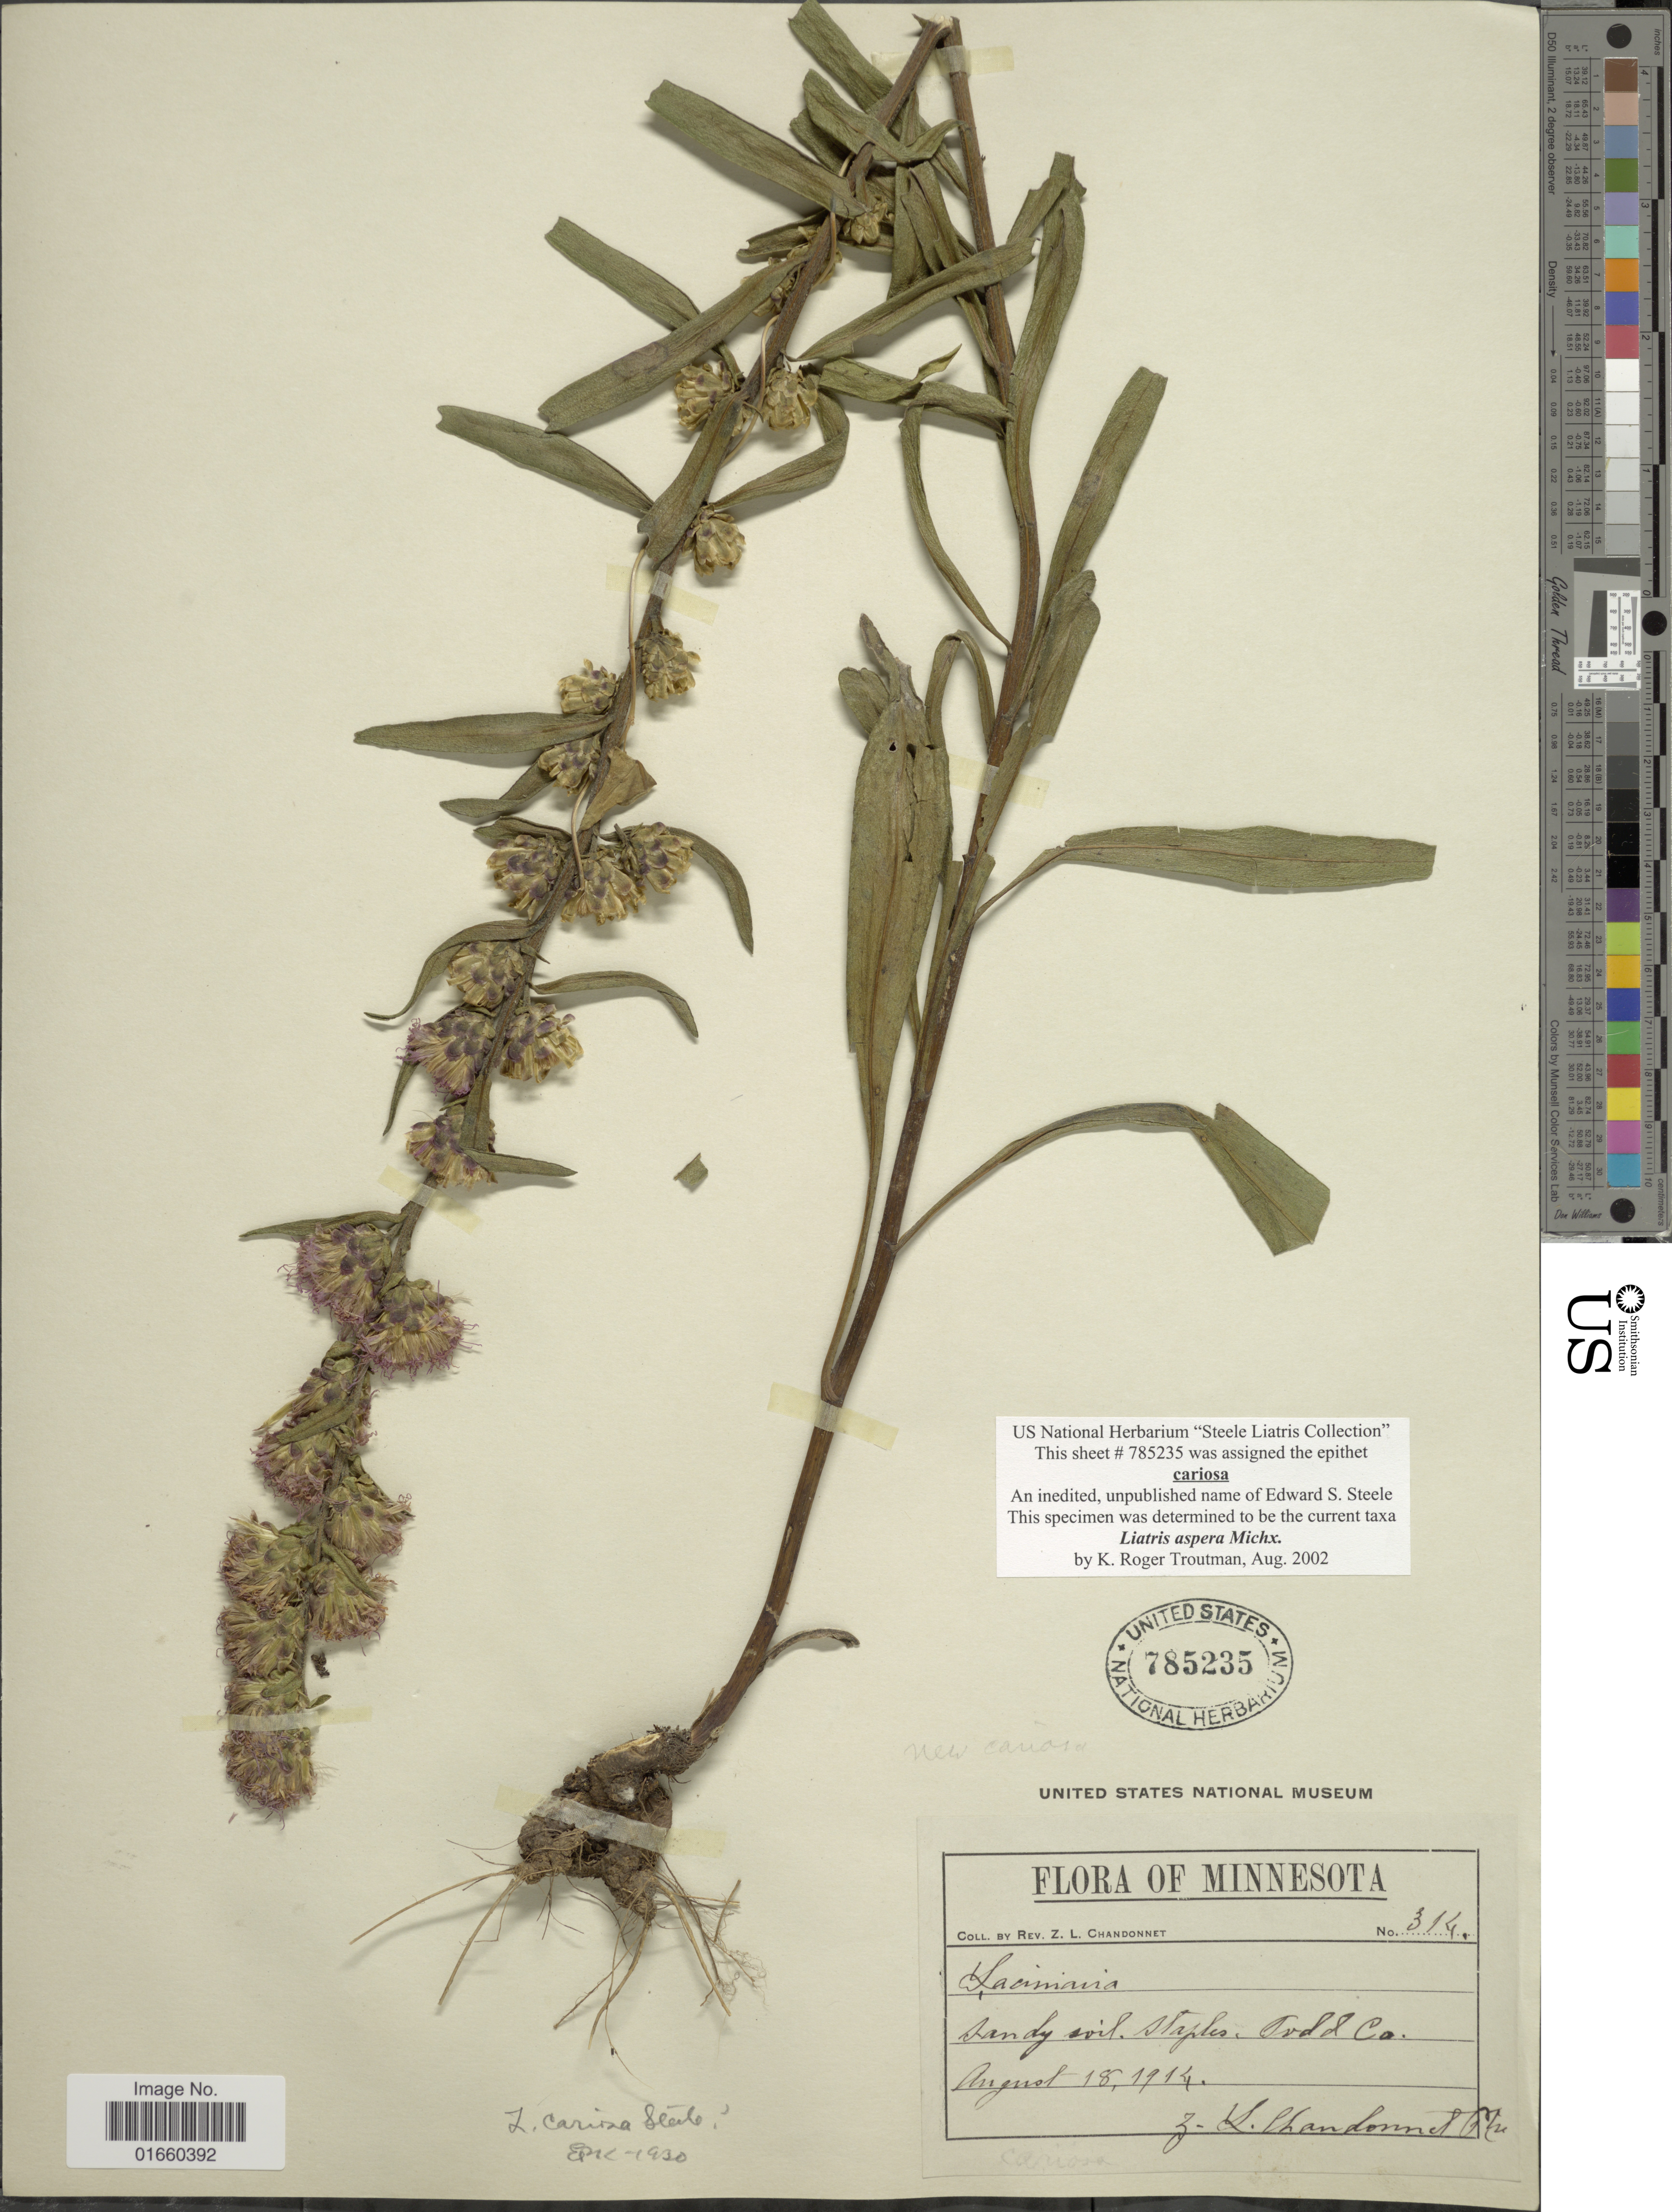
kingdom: Plantae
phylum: Tracheophyta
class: Magnoliopsida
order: Asterales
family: Asteraceae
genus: Liatris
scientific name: Liatris aspera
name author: Michx.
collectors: Z. Chandonnet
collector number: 314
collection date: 1914-08-18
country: United States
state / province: Minnesota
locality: Staples, Todd Co.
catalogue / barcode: US 785235